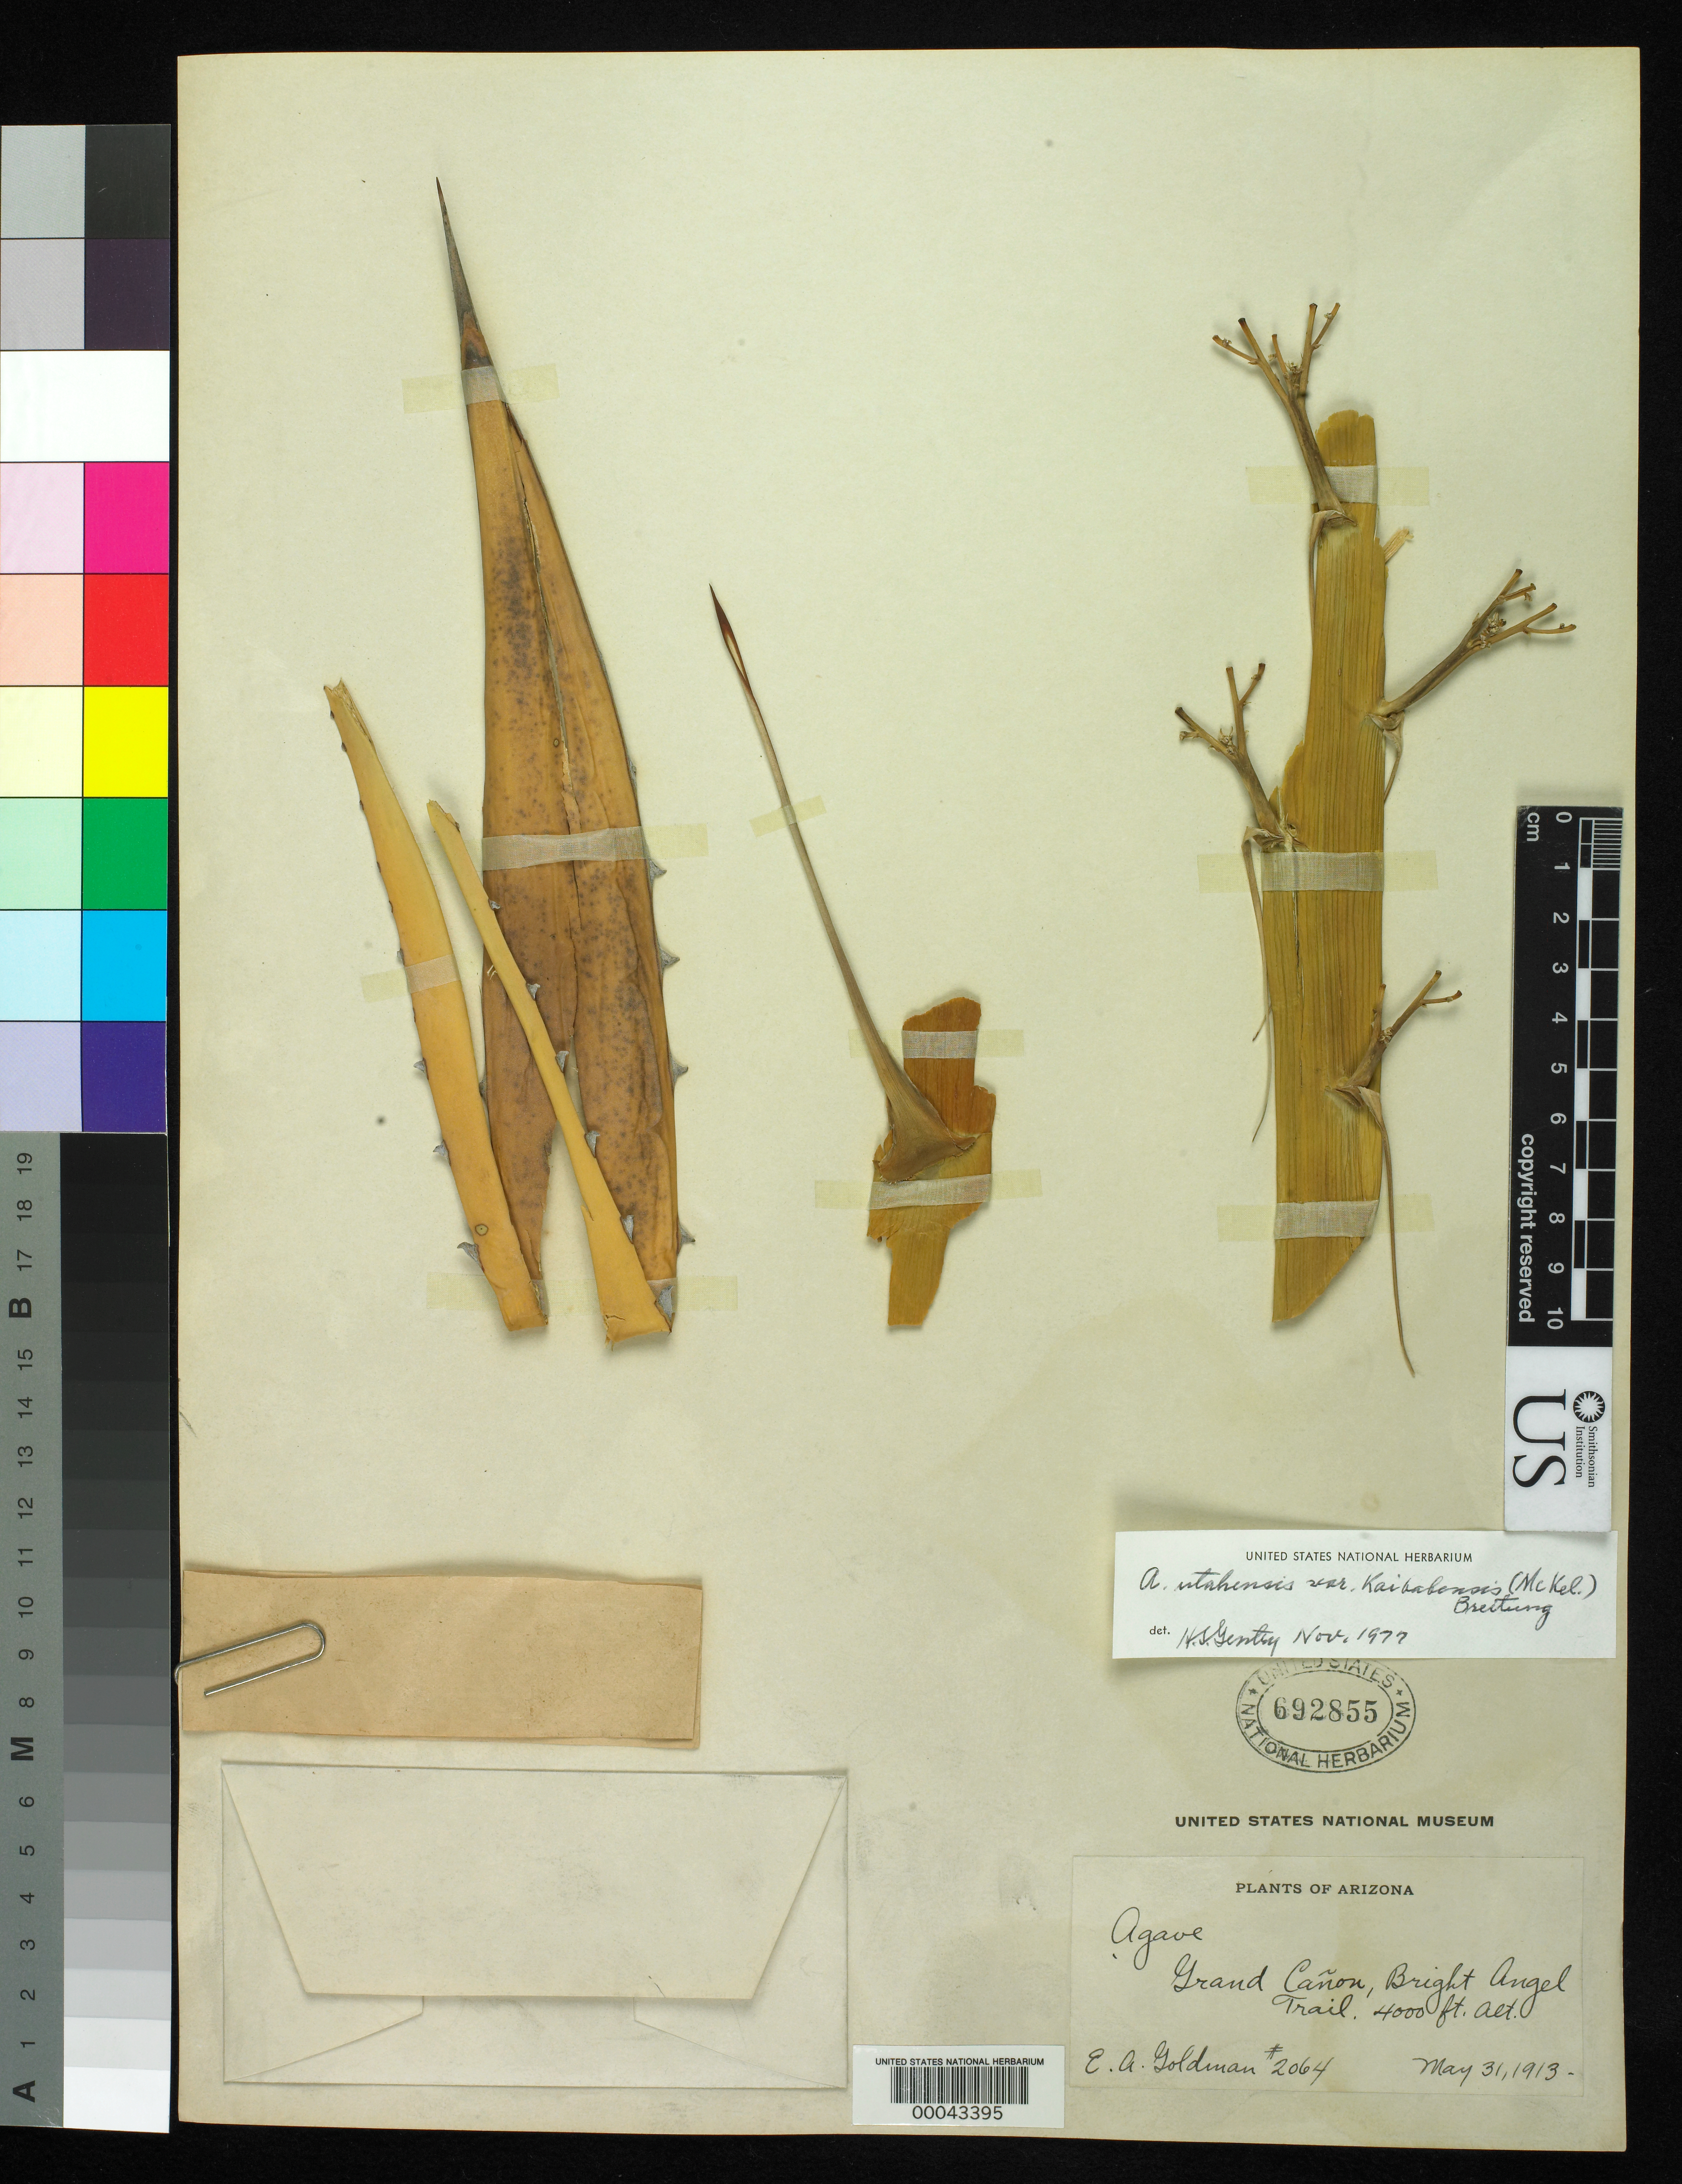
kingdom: Plantae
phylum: Tracheophyta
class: Liliopsida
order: Asparagales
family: Asparagaceae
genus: Agave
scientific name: Agave utahensis var. kaibabensis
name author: (McKelvey) Breitung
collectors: E. A. Goldman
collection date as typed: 31 May 1913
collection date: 1913-05-31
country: United States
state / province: Arizona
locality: Grand canyon, bright angel trail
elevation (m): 4000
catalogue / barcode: US 692855